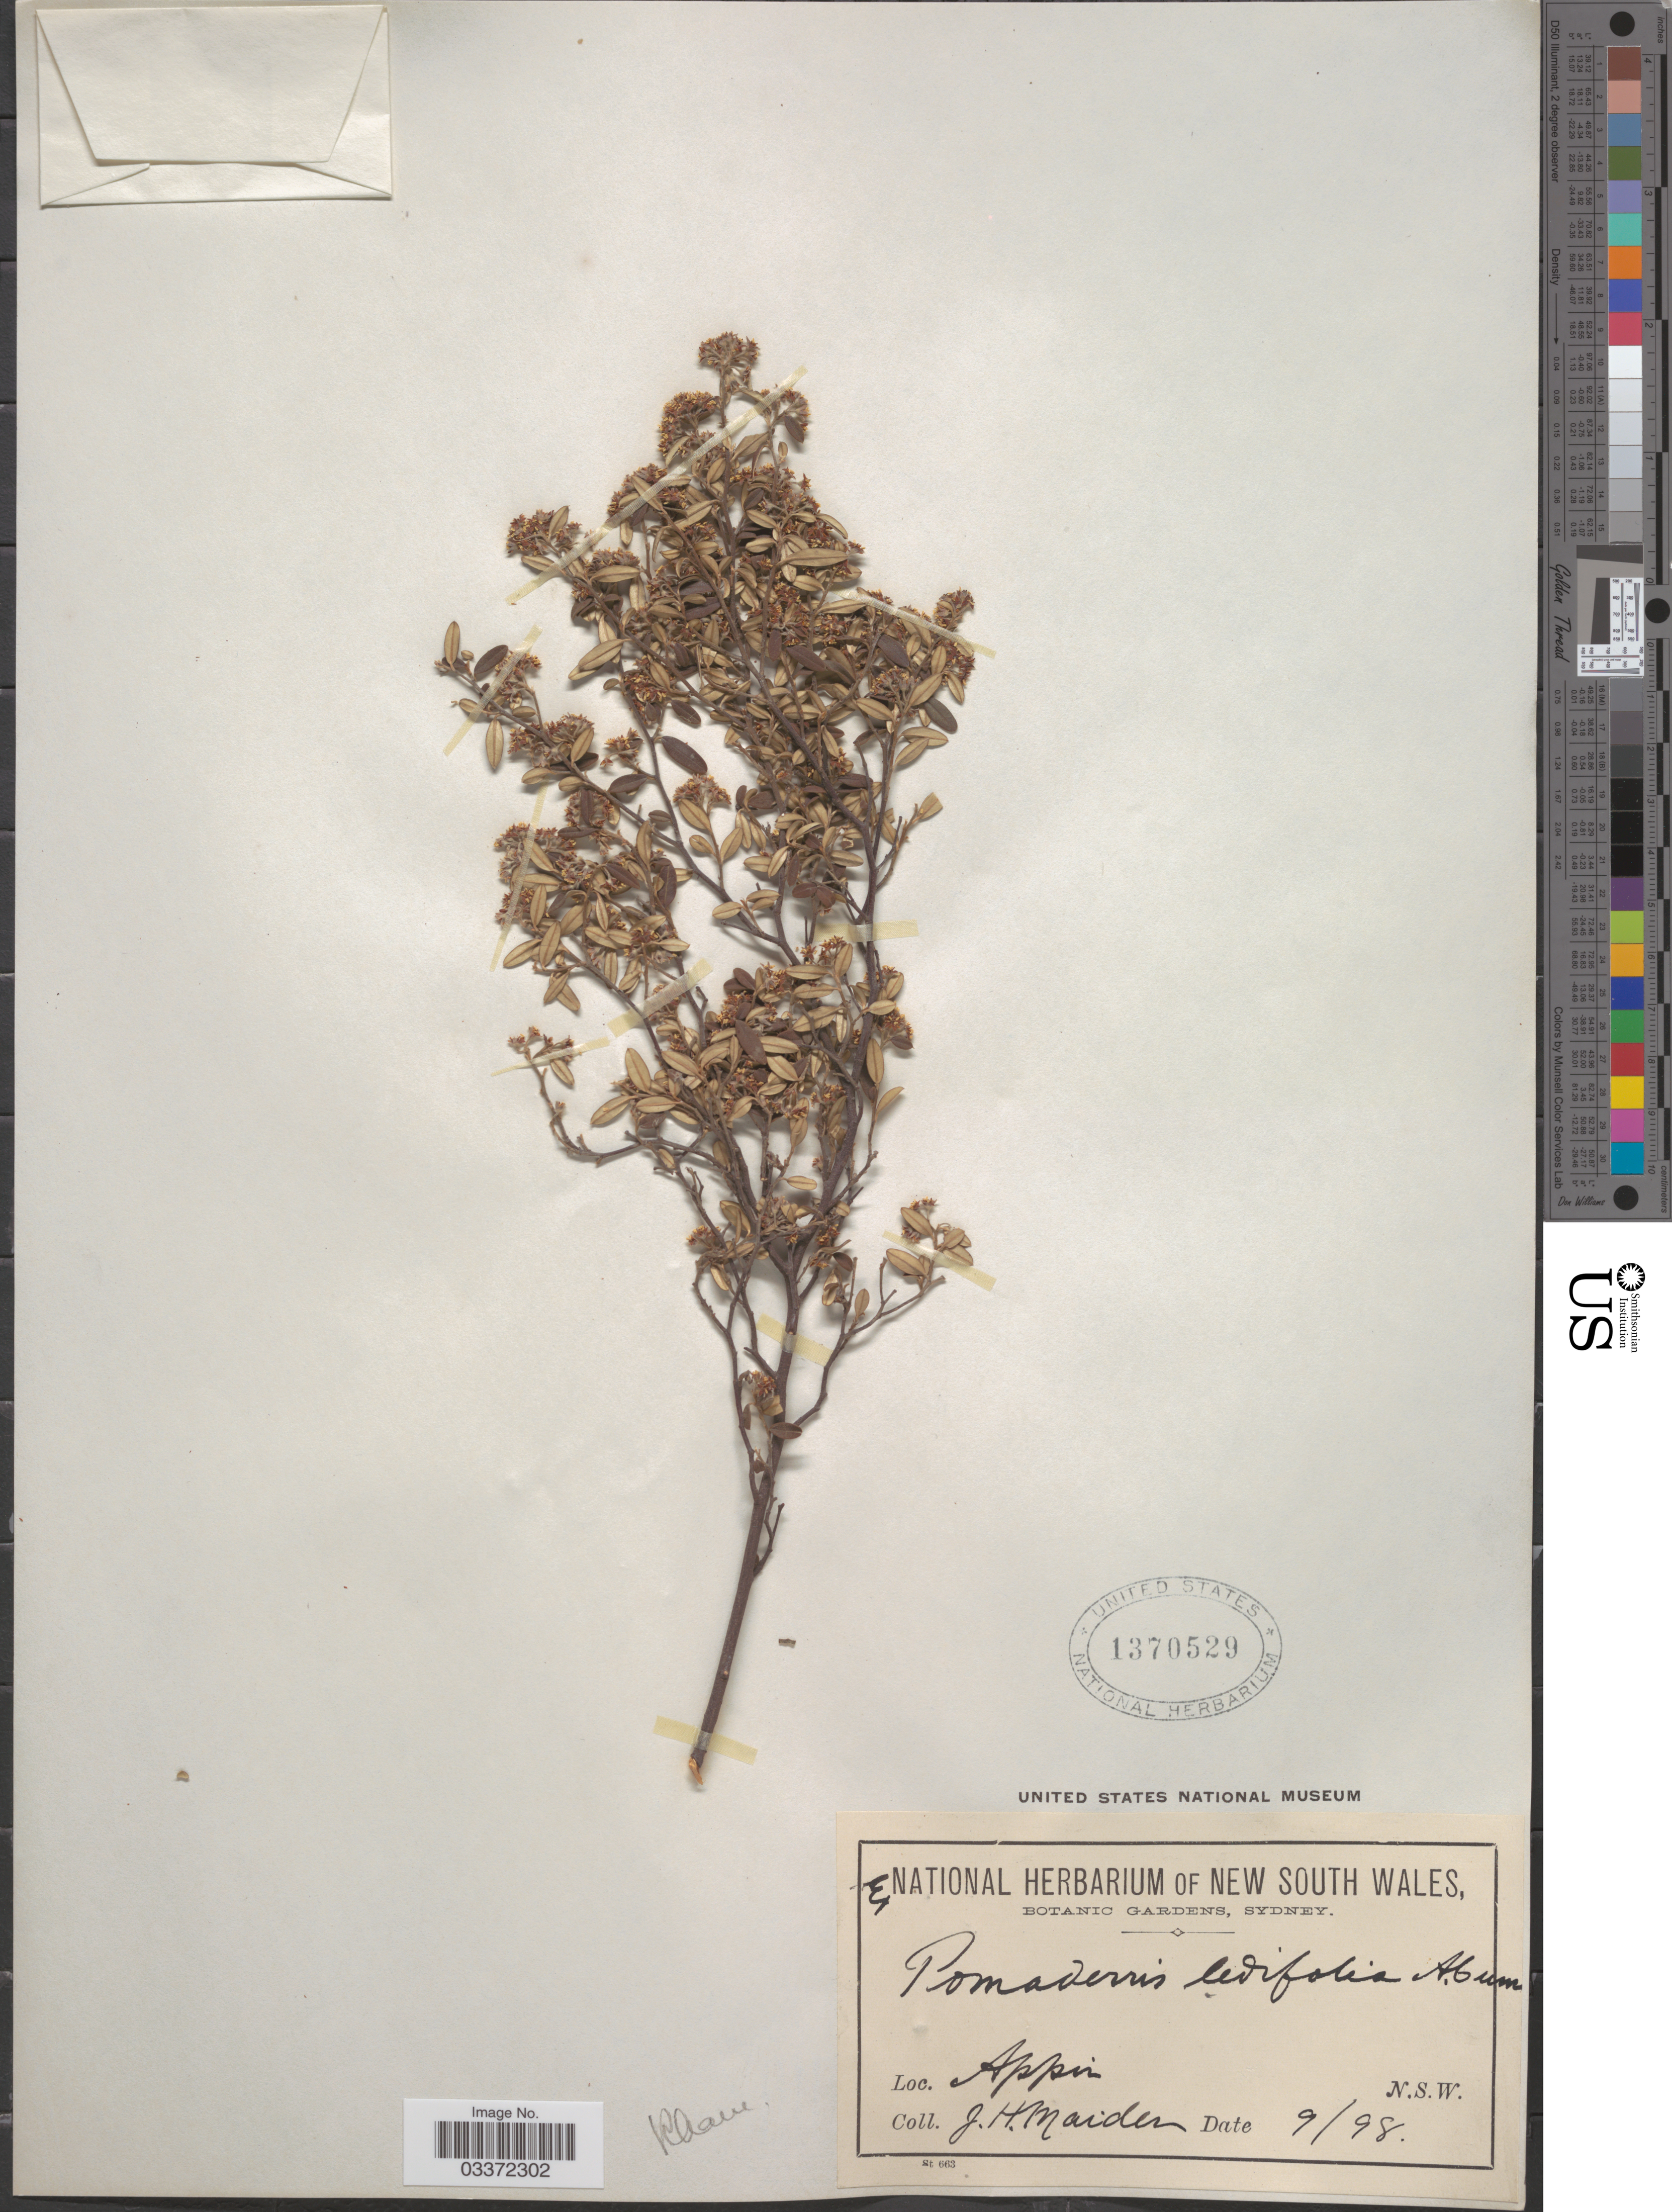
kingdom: Plantae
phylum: Tracheophyta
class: Magnoliopsida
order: Rosales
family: Rhamnaceae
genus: Pomaderris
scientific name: Pomaderris ledifolia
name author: A. Cunn.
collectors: J. Maiden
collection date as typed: Transcribed d/m/y: /9/98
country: Australia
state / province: New South Wales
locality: Appin.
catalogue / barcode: US 1370529